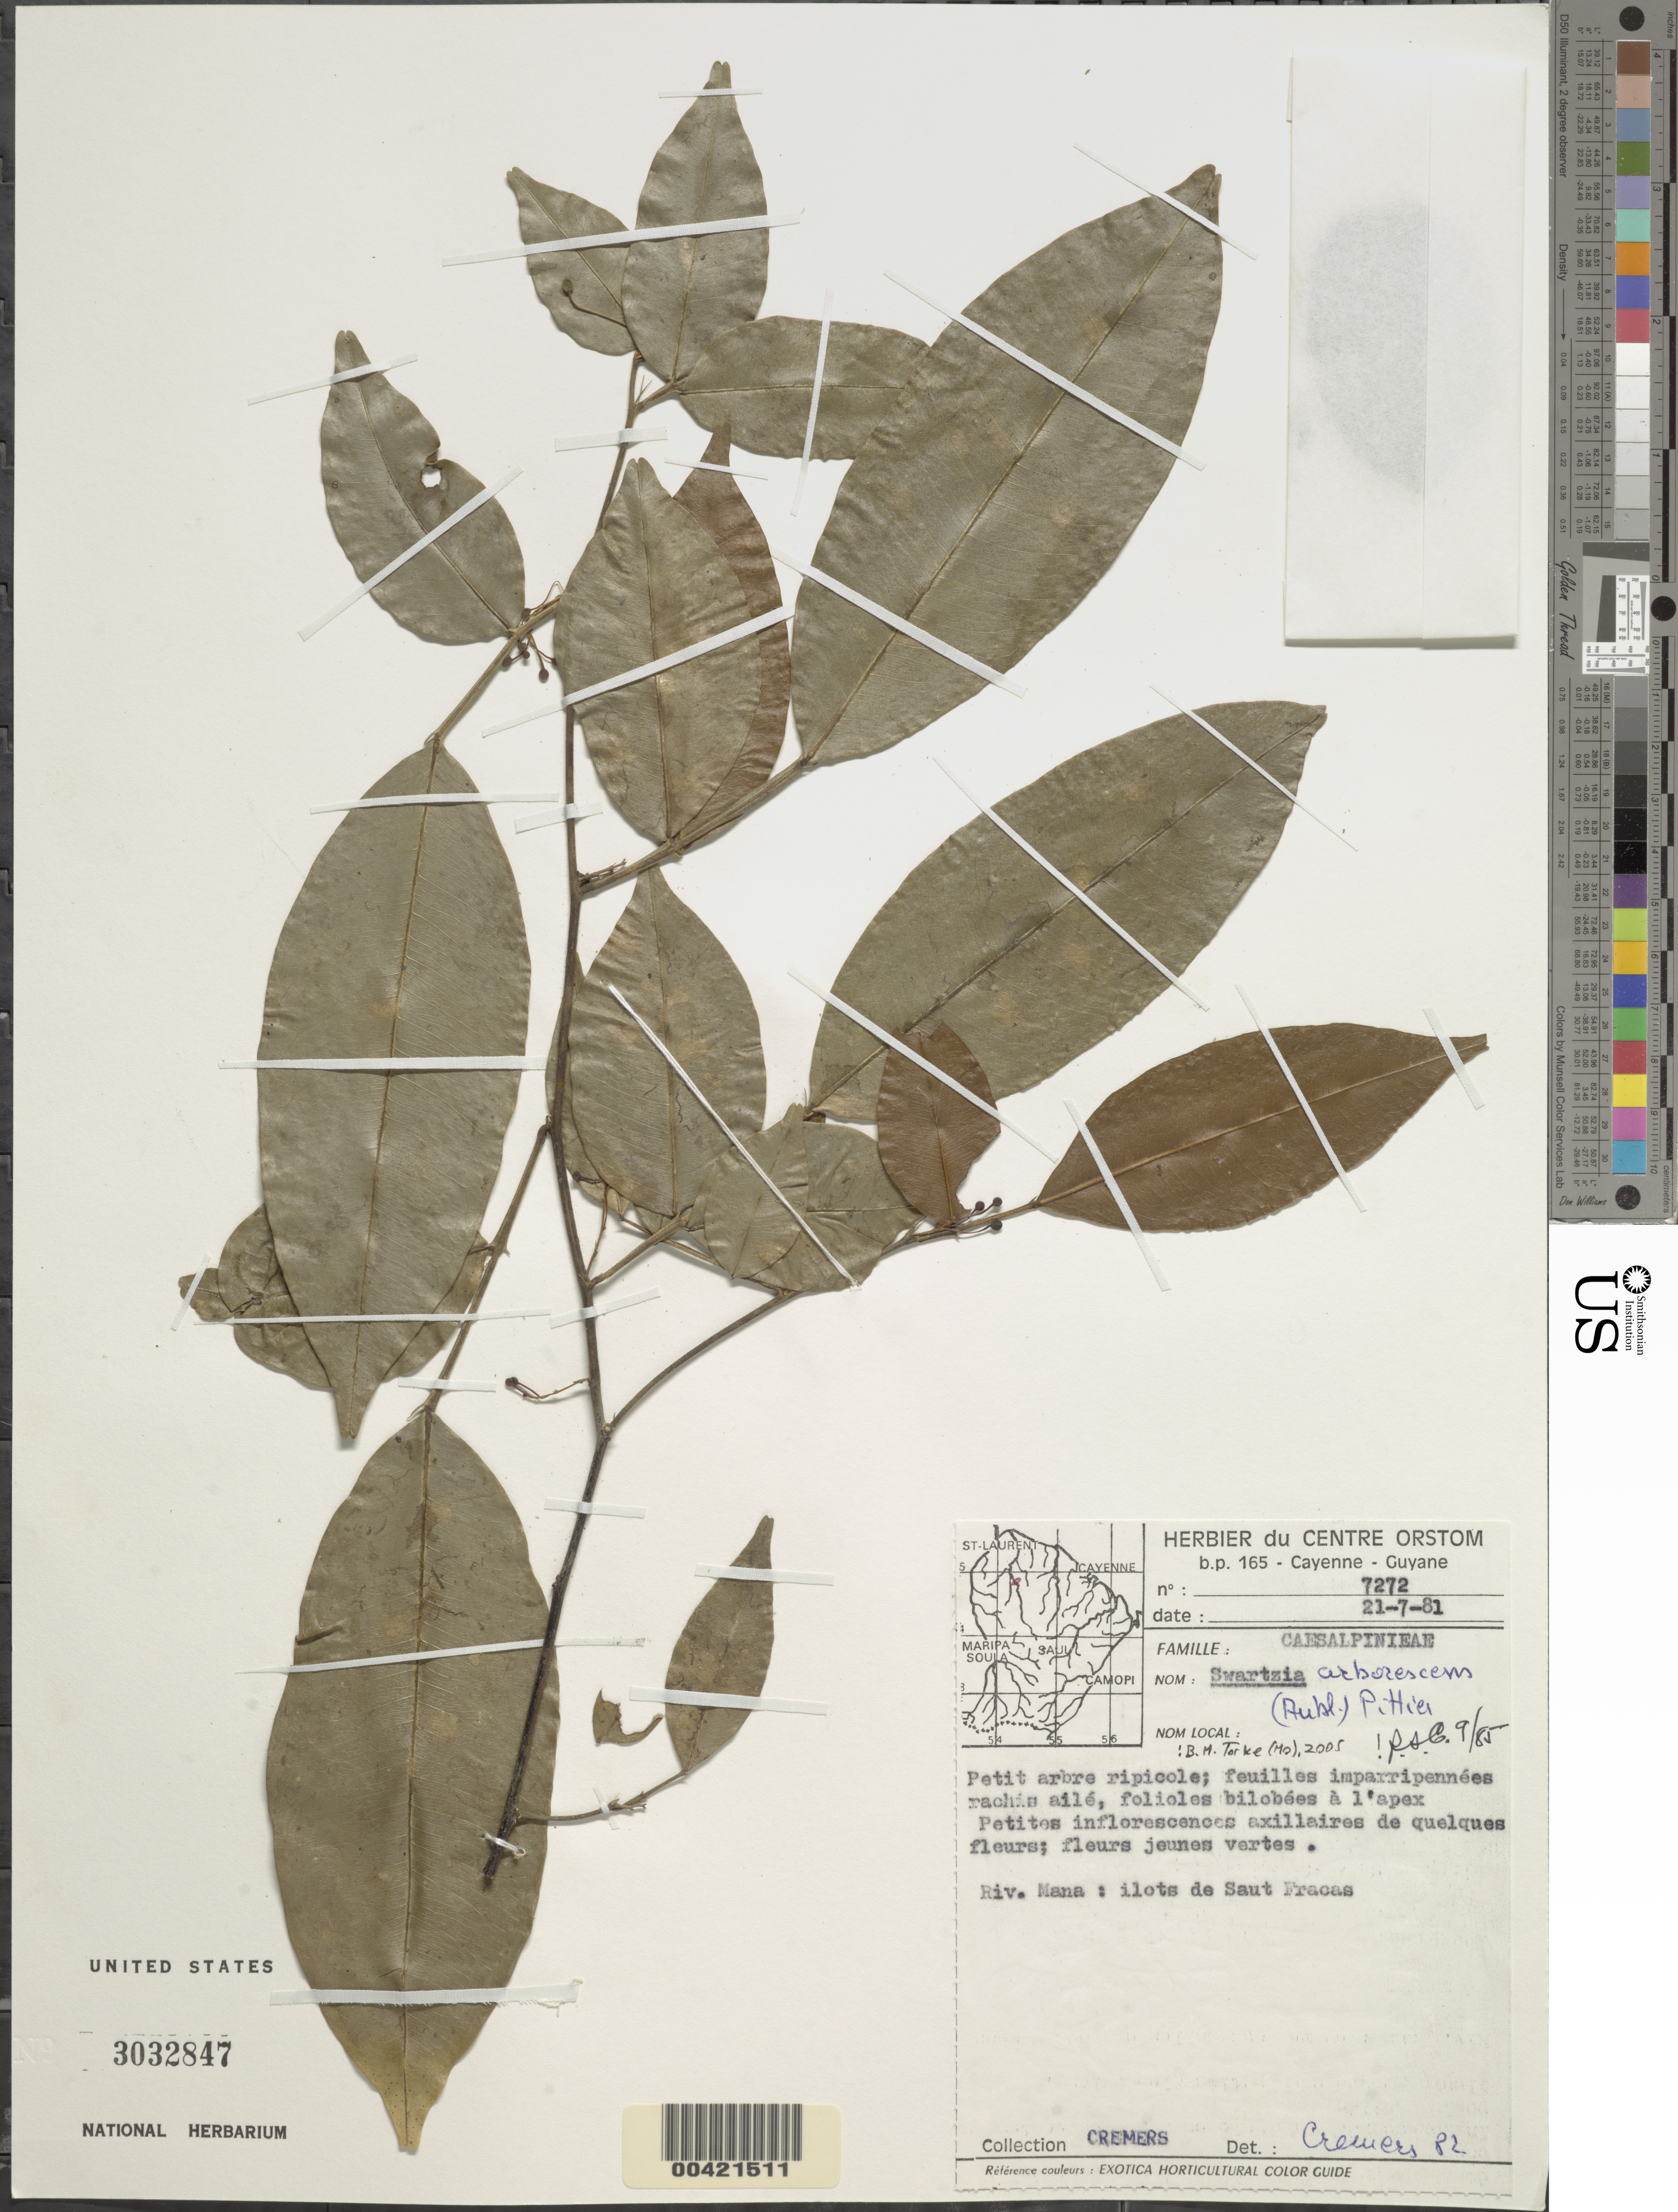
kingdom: Plantae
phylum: Tracheophyta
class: Magnoliopsida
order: Fabales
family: Fabaceae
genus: Swartzia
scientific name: Swartzia arborescens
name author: (Aubl.) Pittier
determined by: Cowan, R. S.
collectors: G. Cremers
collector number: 7272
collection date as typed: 21 Jul 1981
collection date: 1981-07-21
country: French Guiana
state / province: Saint-laurent-du-maroni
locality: Ilots de saut fracas, riv. mana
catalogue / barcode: US 3032847